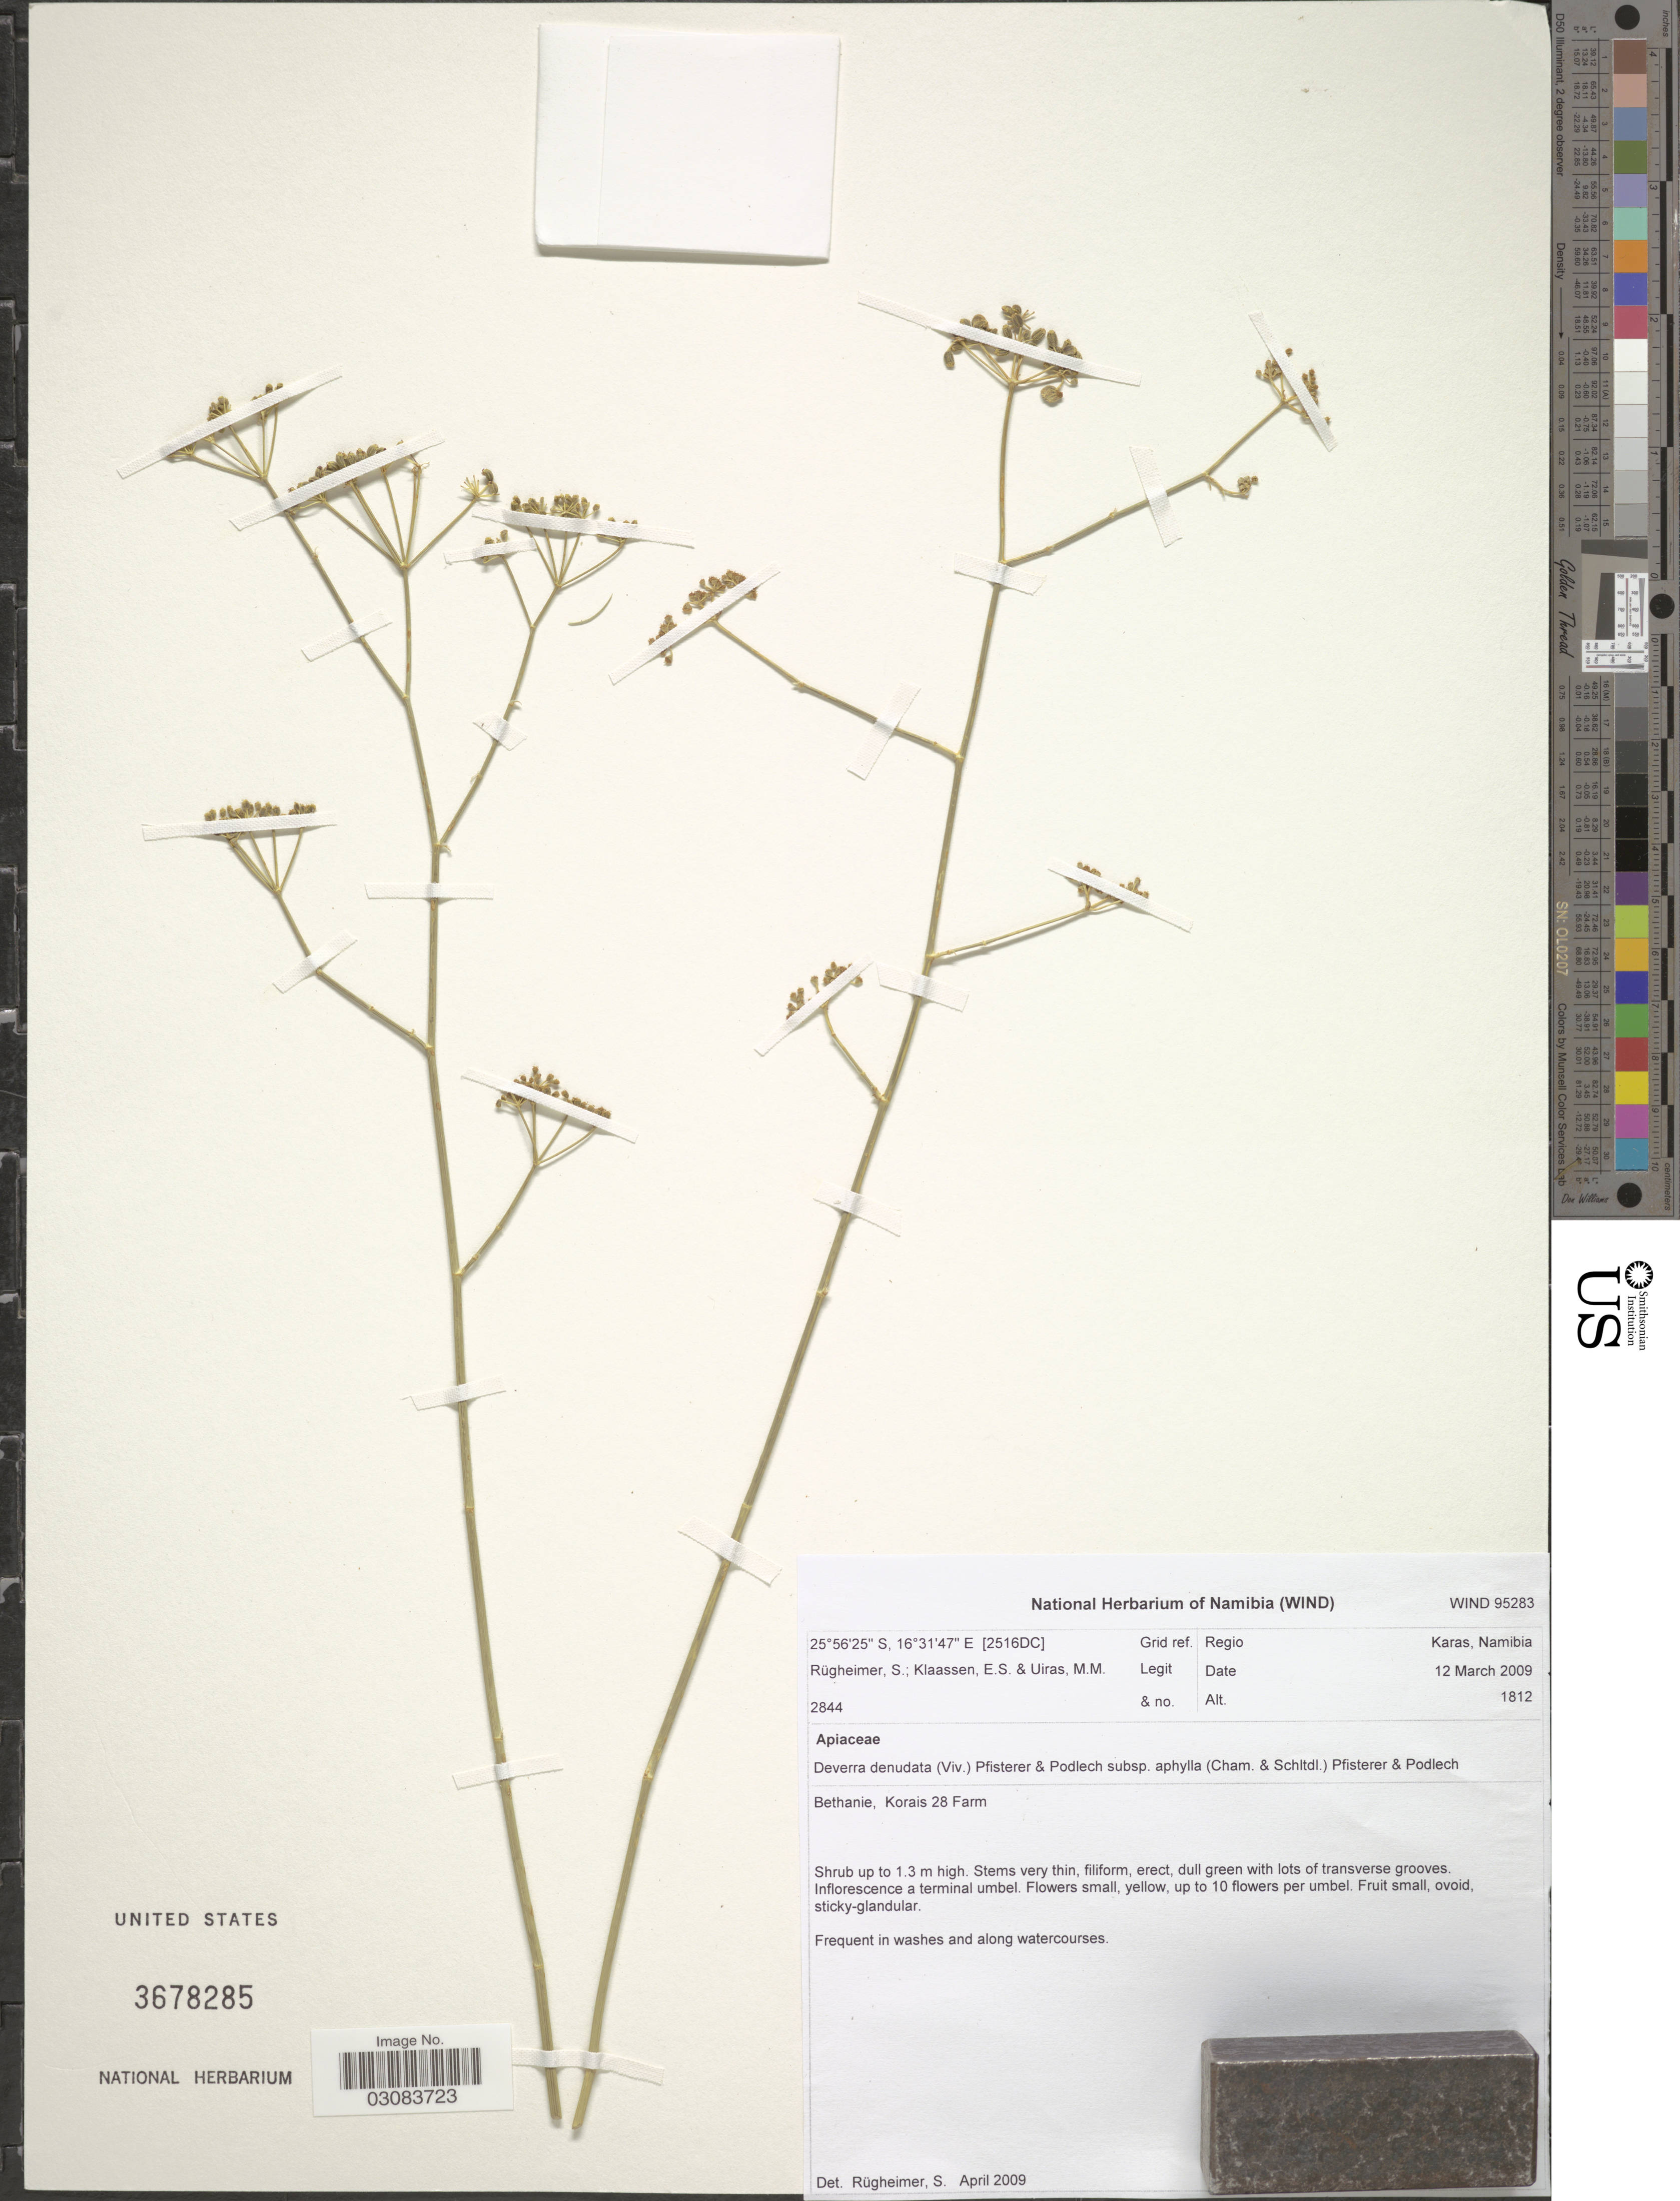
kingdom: Plantae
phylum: Tracheophyta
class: Magnoliopsida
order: Apiales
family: Apiaceae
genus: Deverra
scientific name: Deverra denudata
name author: (Viv.) Pfisterer & Podlech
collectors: S. Rugheimer, E. S. Klaassen & M. Uiras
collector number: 2844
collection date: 2009-03-12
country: Namibia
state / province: Karas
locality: [2516DC] Grid ref. Regio Karas, Namibia. Bethanie, Korais 28 Farm.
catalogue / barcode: US 3678285